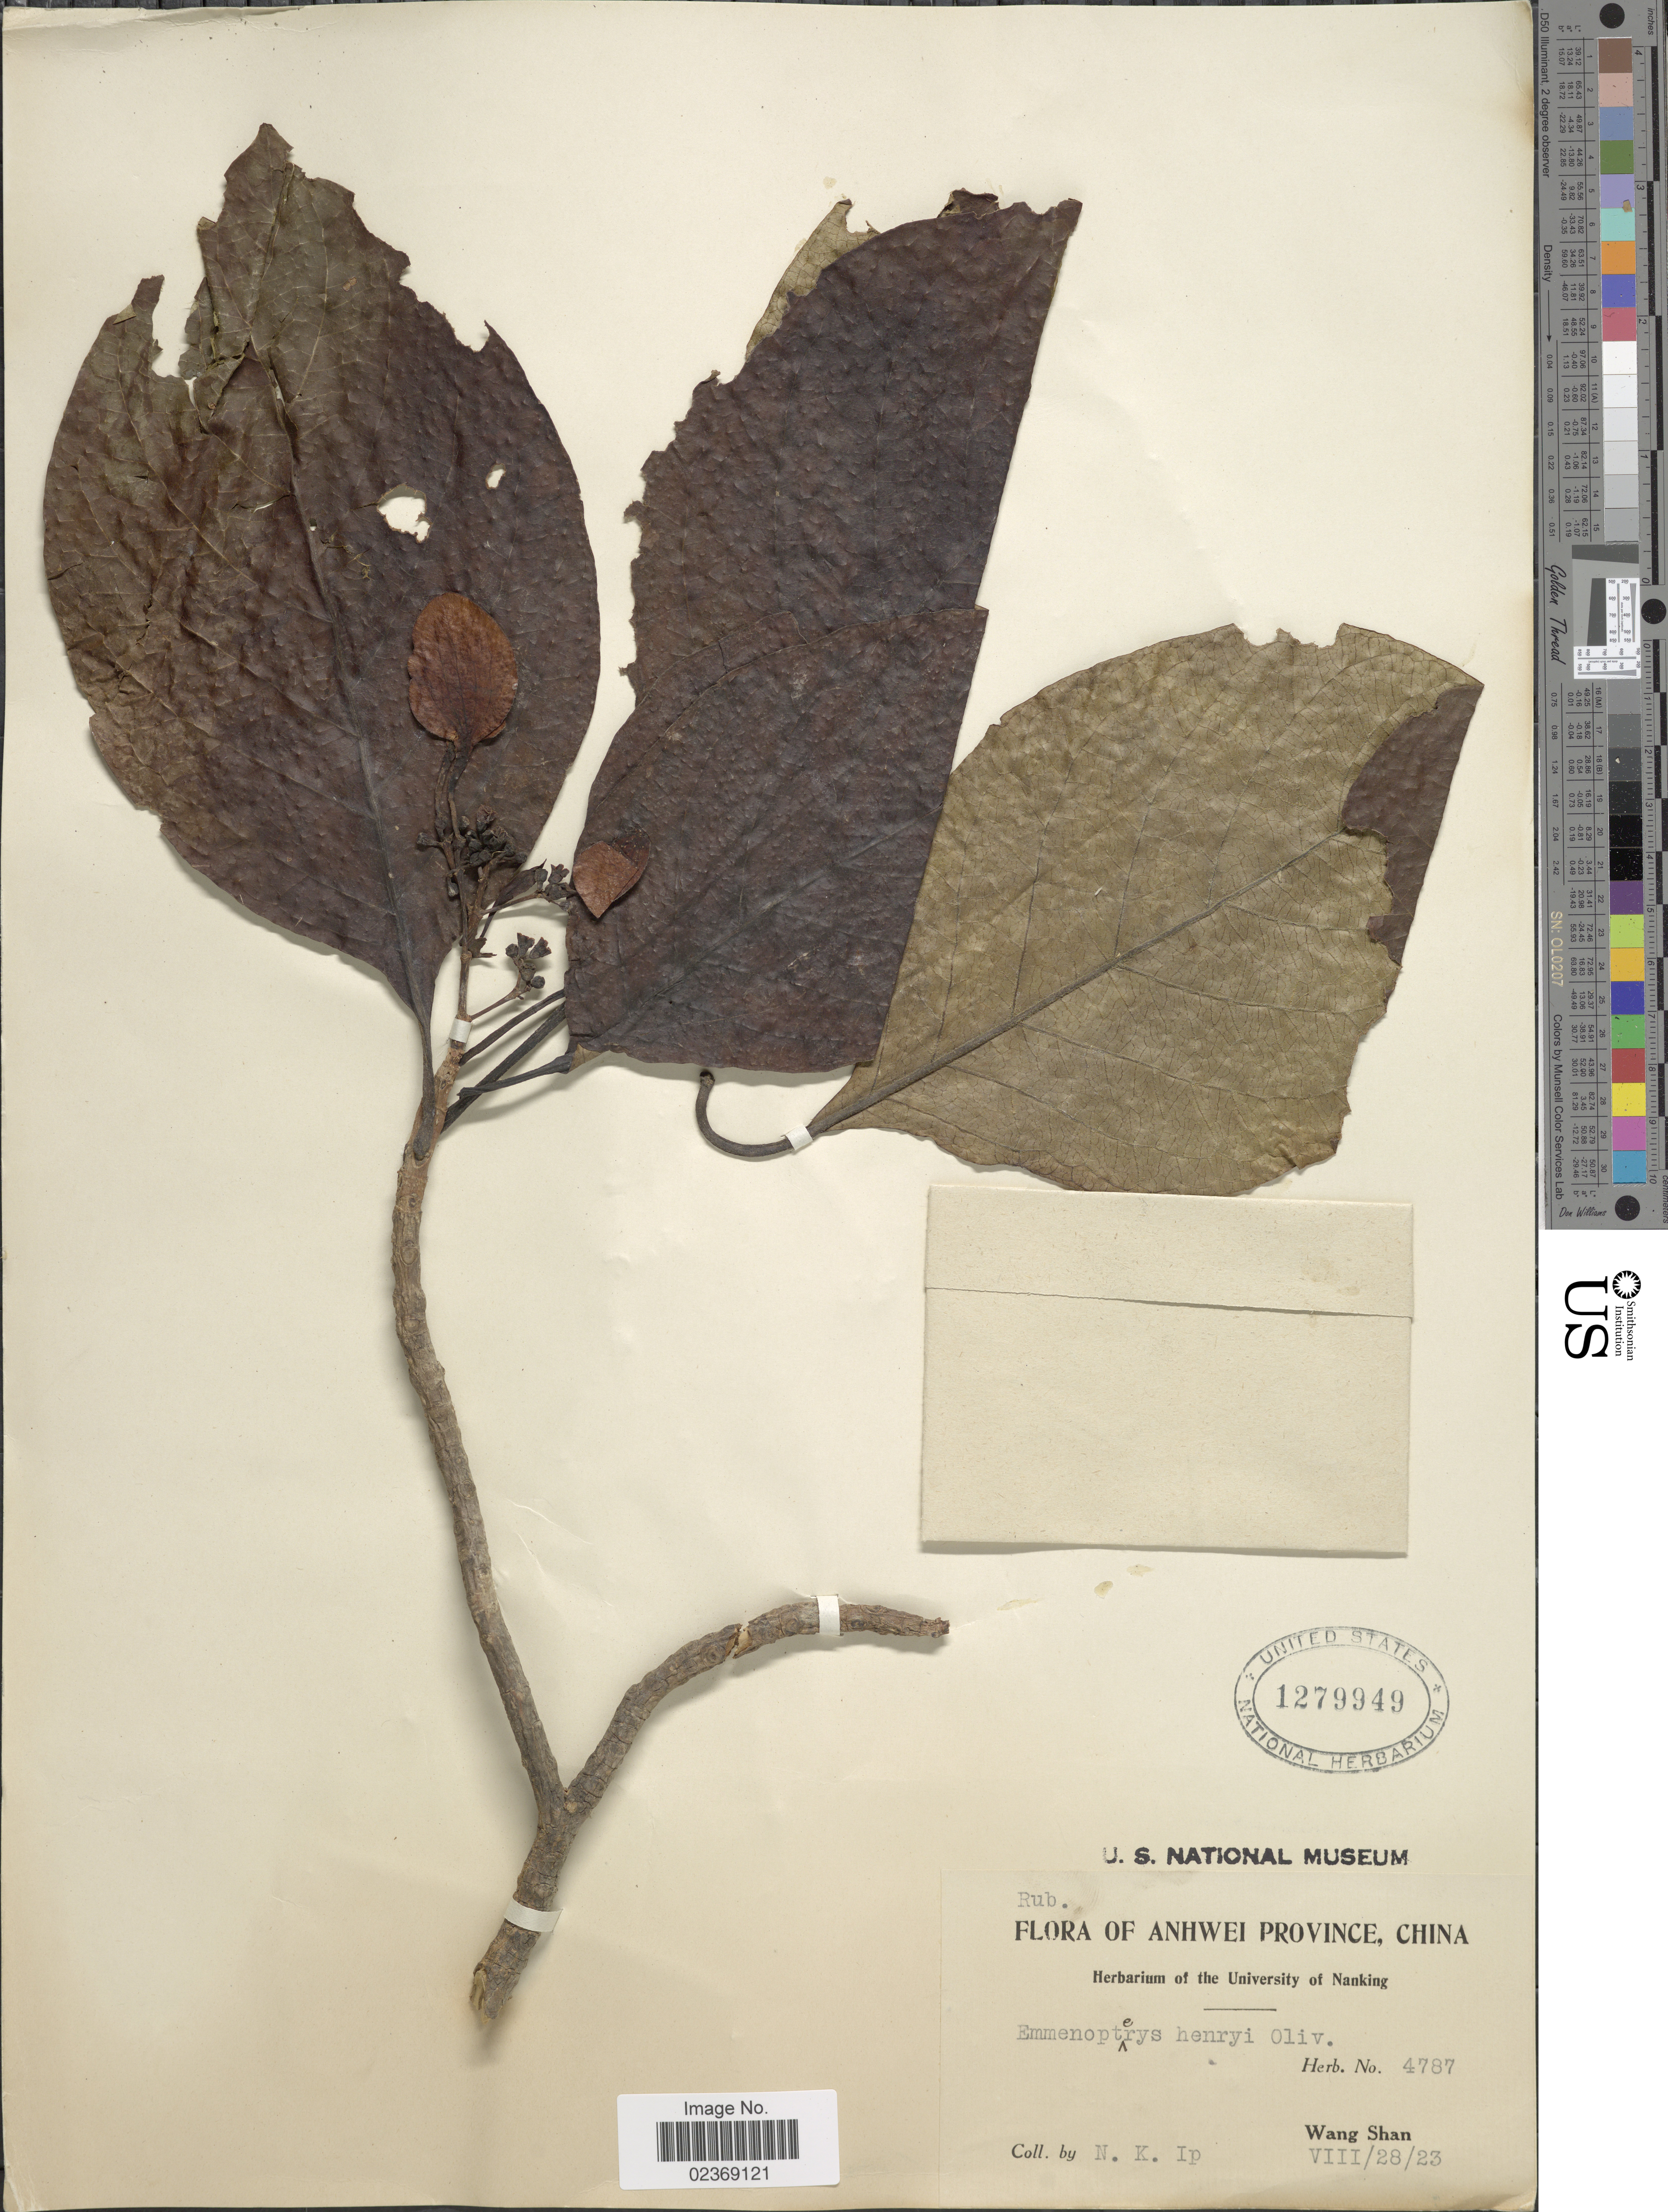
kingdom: Plantae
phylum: Tracheophyta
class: Magnoliopsida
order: Gentianales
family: Rubiaceae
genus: Emmenopterys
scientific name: Emmenopterys henryi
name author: Oliv.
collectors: N. Ip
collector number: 4787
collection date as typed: Transcribed d/m/y: 28/8/23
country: China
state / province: Anhui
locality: Anhwei Province, Wang Shan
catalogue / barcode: US 1279949